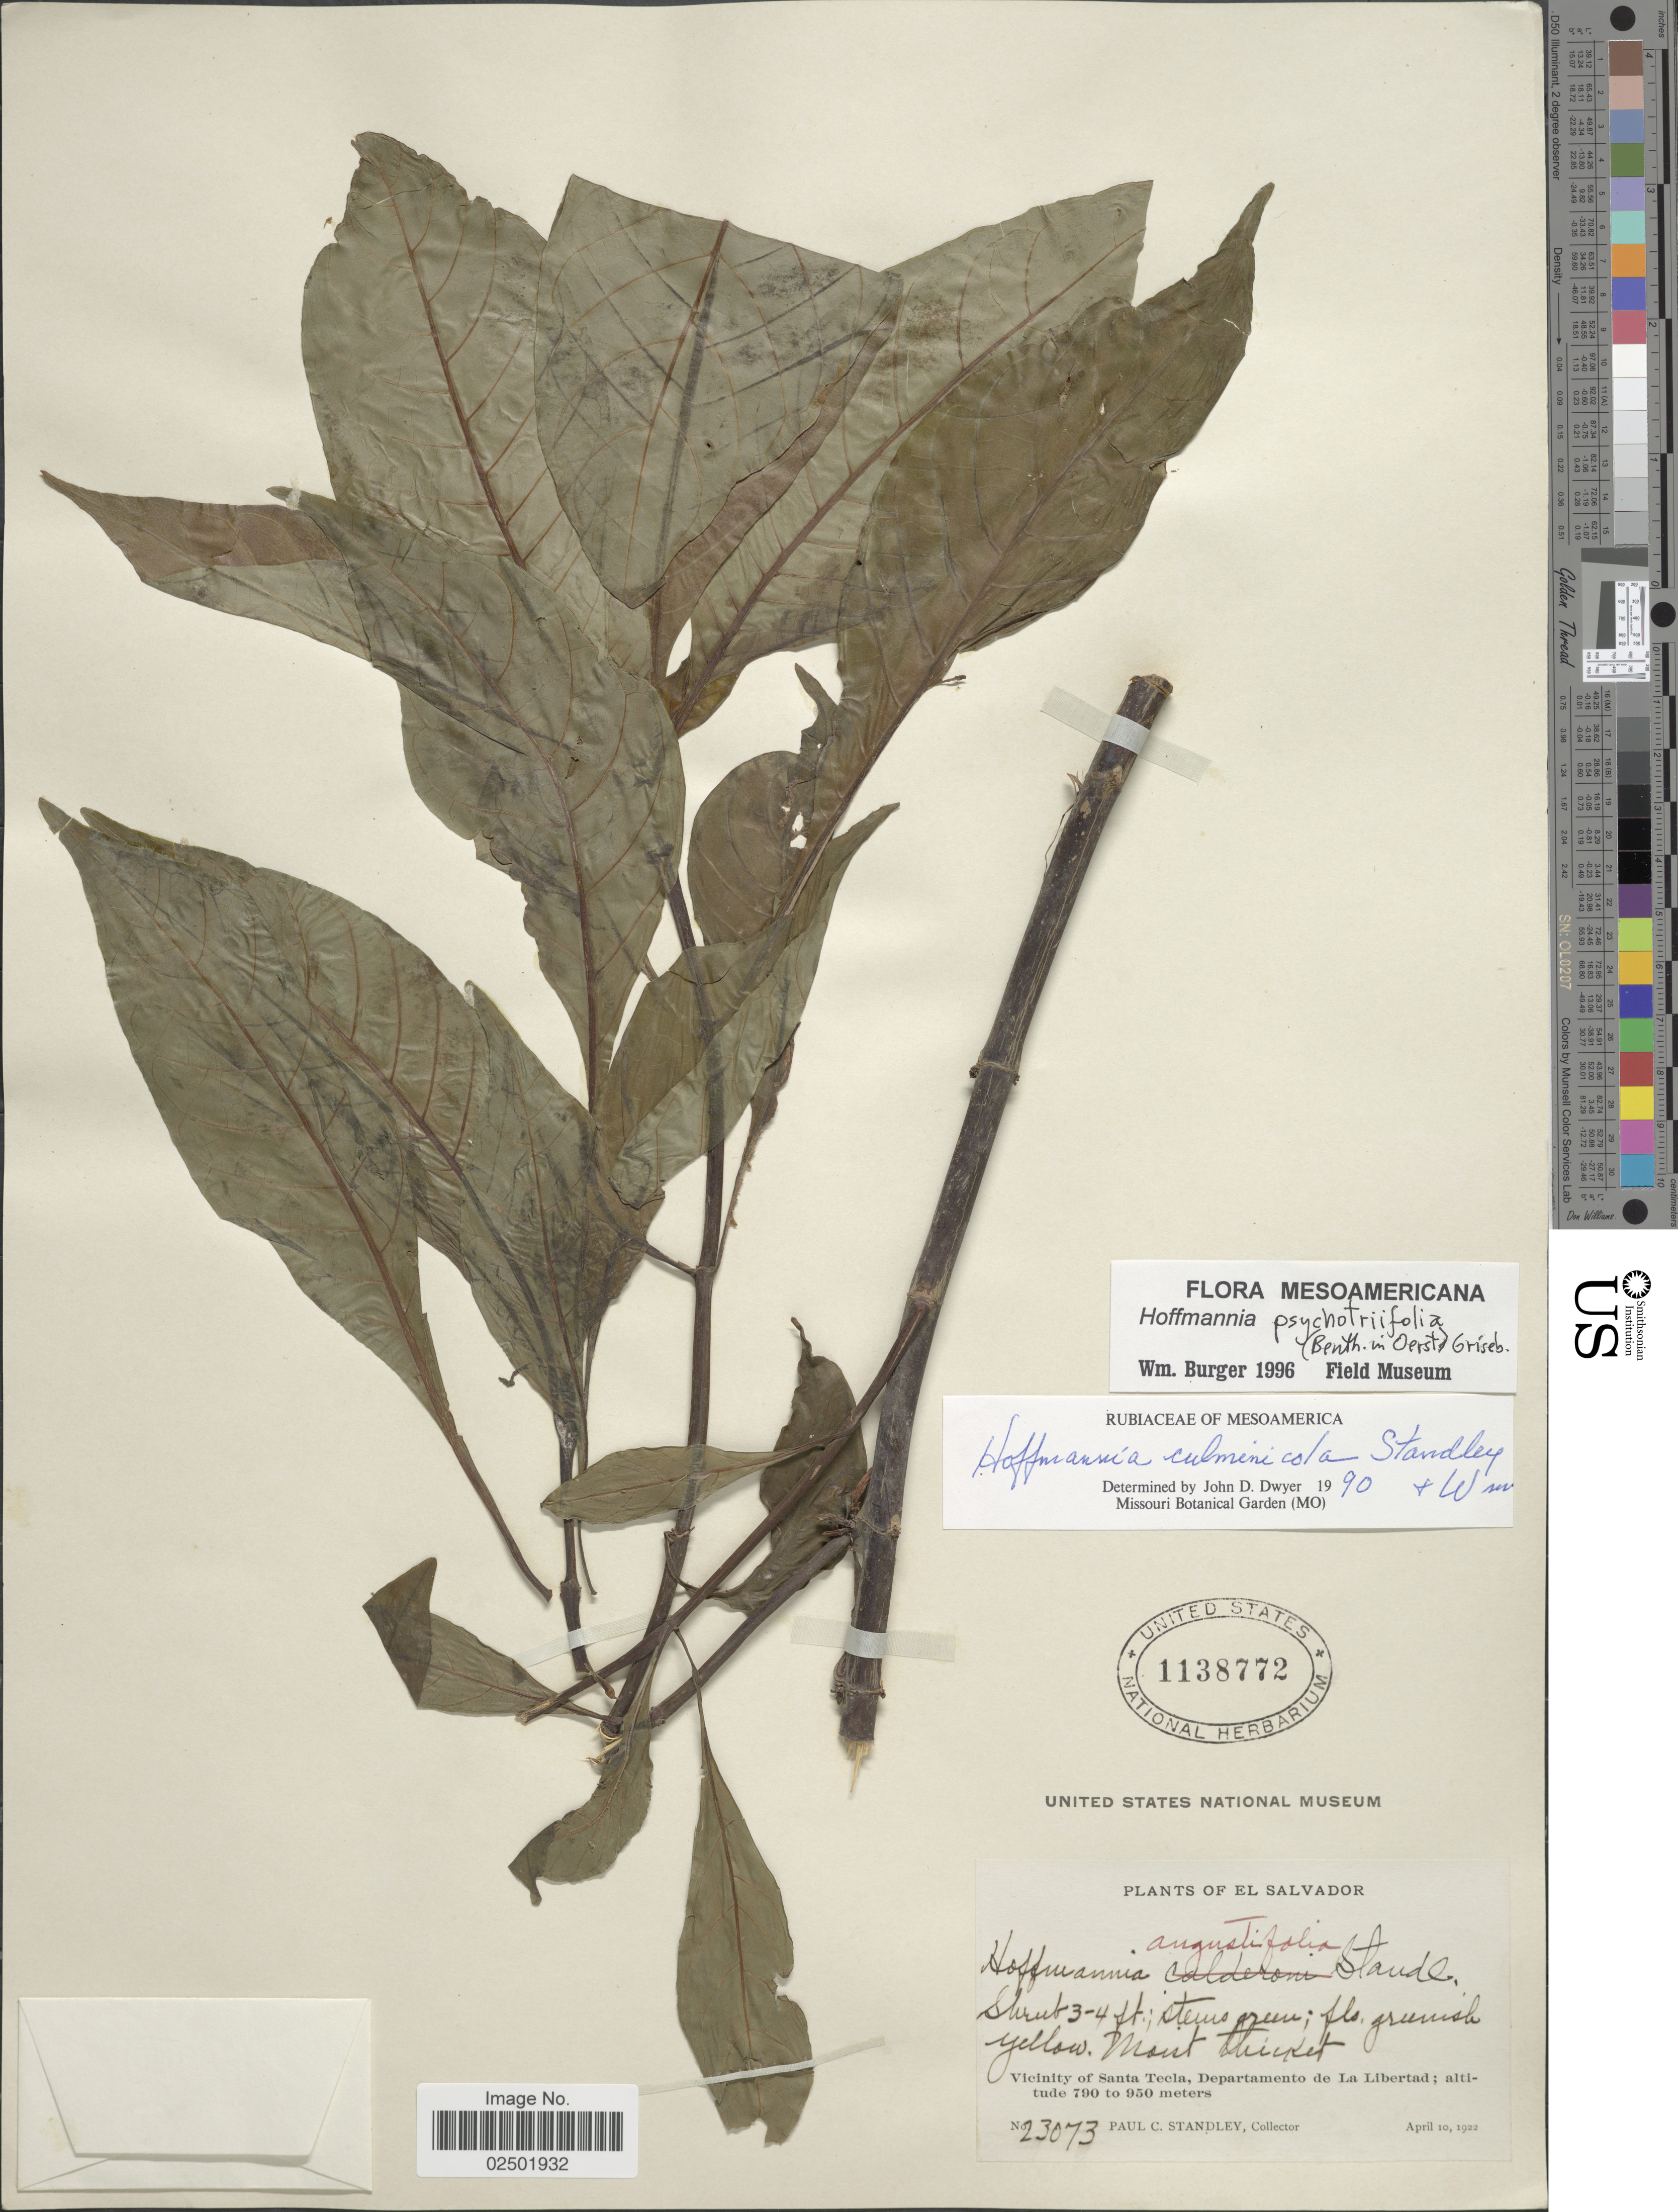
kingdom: Plantae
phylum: Tracheophyta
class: Magnoliopsida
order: Gentianales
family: Rubiaceae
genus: Hoffmannia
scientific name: Hoffmannia psychotriifolia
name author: (Benth.) Griseb.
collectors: P. C. Standley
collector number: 23073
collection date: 1922-04-10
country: El Salvador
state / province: La Libertad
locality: Vicinity of Santa Tecla,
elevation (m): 790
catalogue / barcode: US 1138772